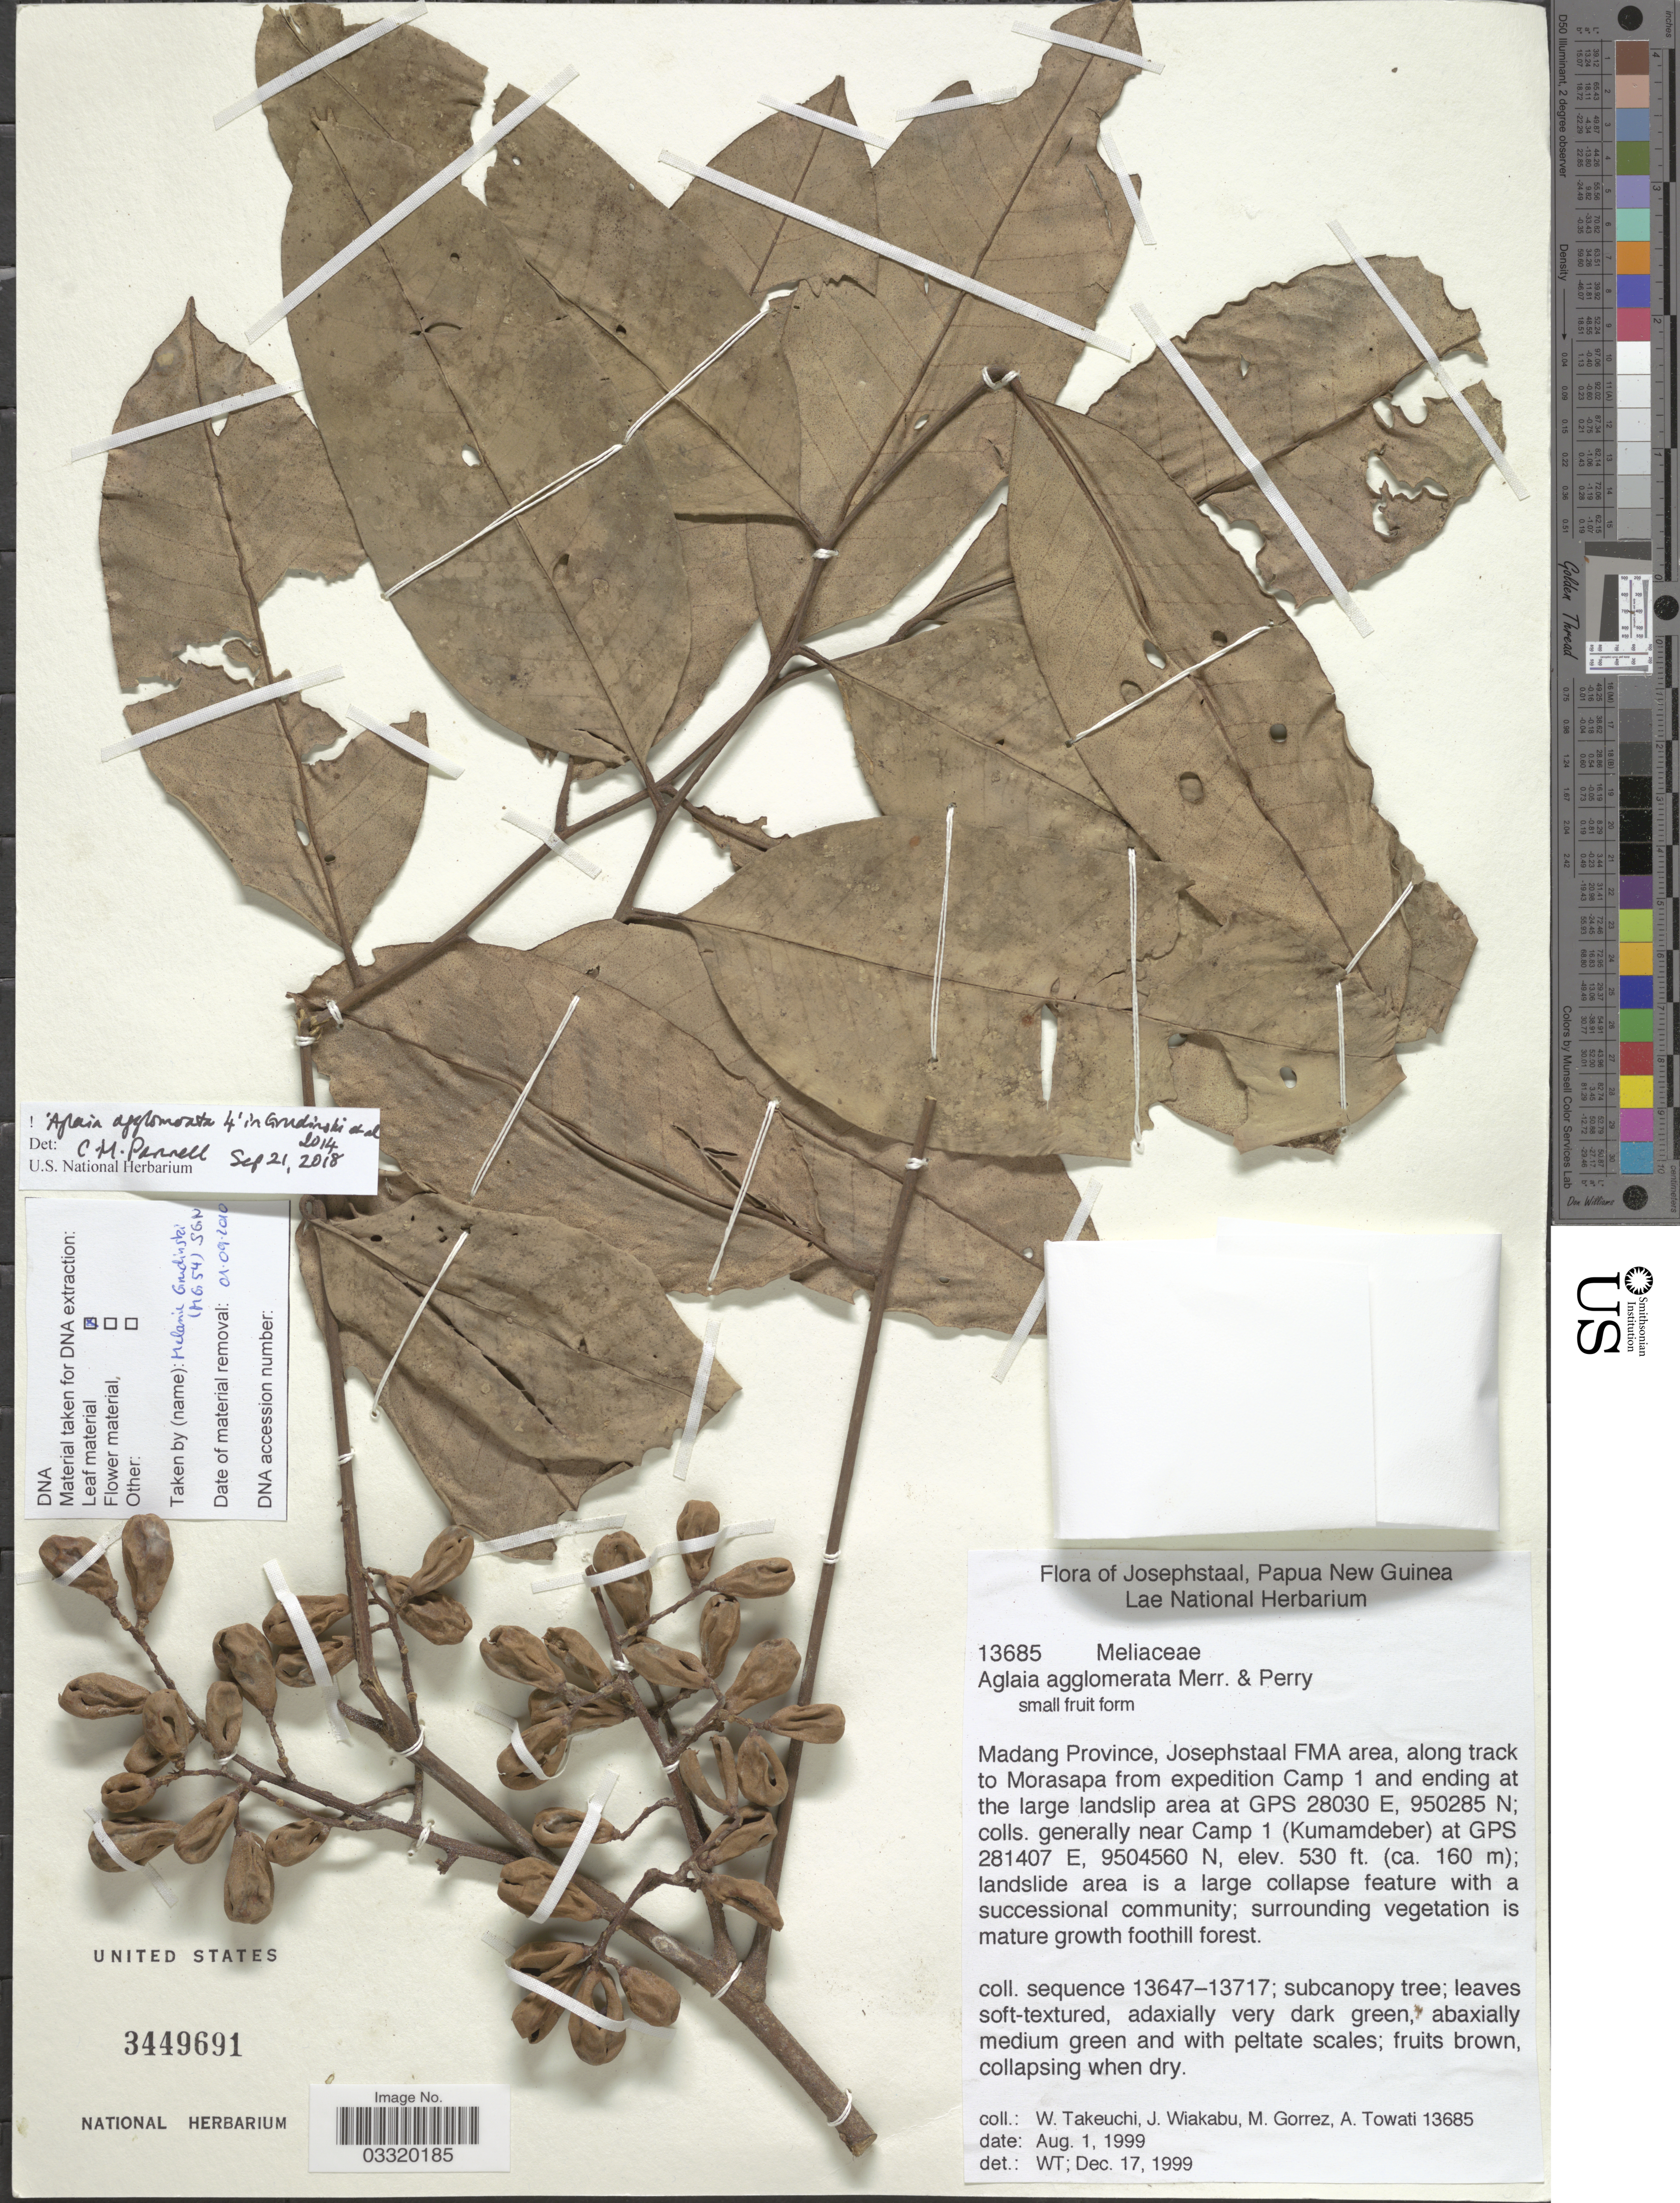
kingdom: Plantae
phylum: Tracheophyta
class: Magnoliopsida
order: Sapindales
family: Meliaceae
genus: Aglaia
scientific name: Aglaia agglomerata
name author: Merr. & L.M. Perry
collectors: W. Takeuchi, J. Wiakabu, M. Gorrez & A. Towati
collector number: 13685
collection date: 1999-08-01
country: Papua New Guinea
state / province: Madang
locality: Josephstaal. Josephstaal FMA area, along track to Morasapa from expedition Camp 1 and ending at the large landslip area at GPS 28030 E, 950285 N; colls. generally near Camp 1 (Kumandeber) at GPS 281407 E, 9504560 N.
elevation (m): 162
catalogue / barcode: US 3449691